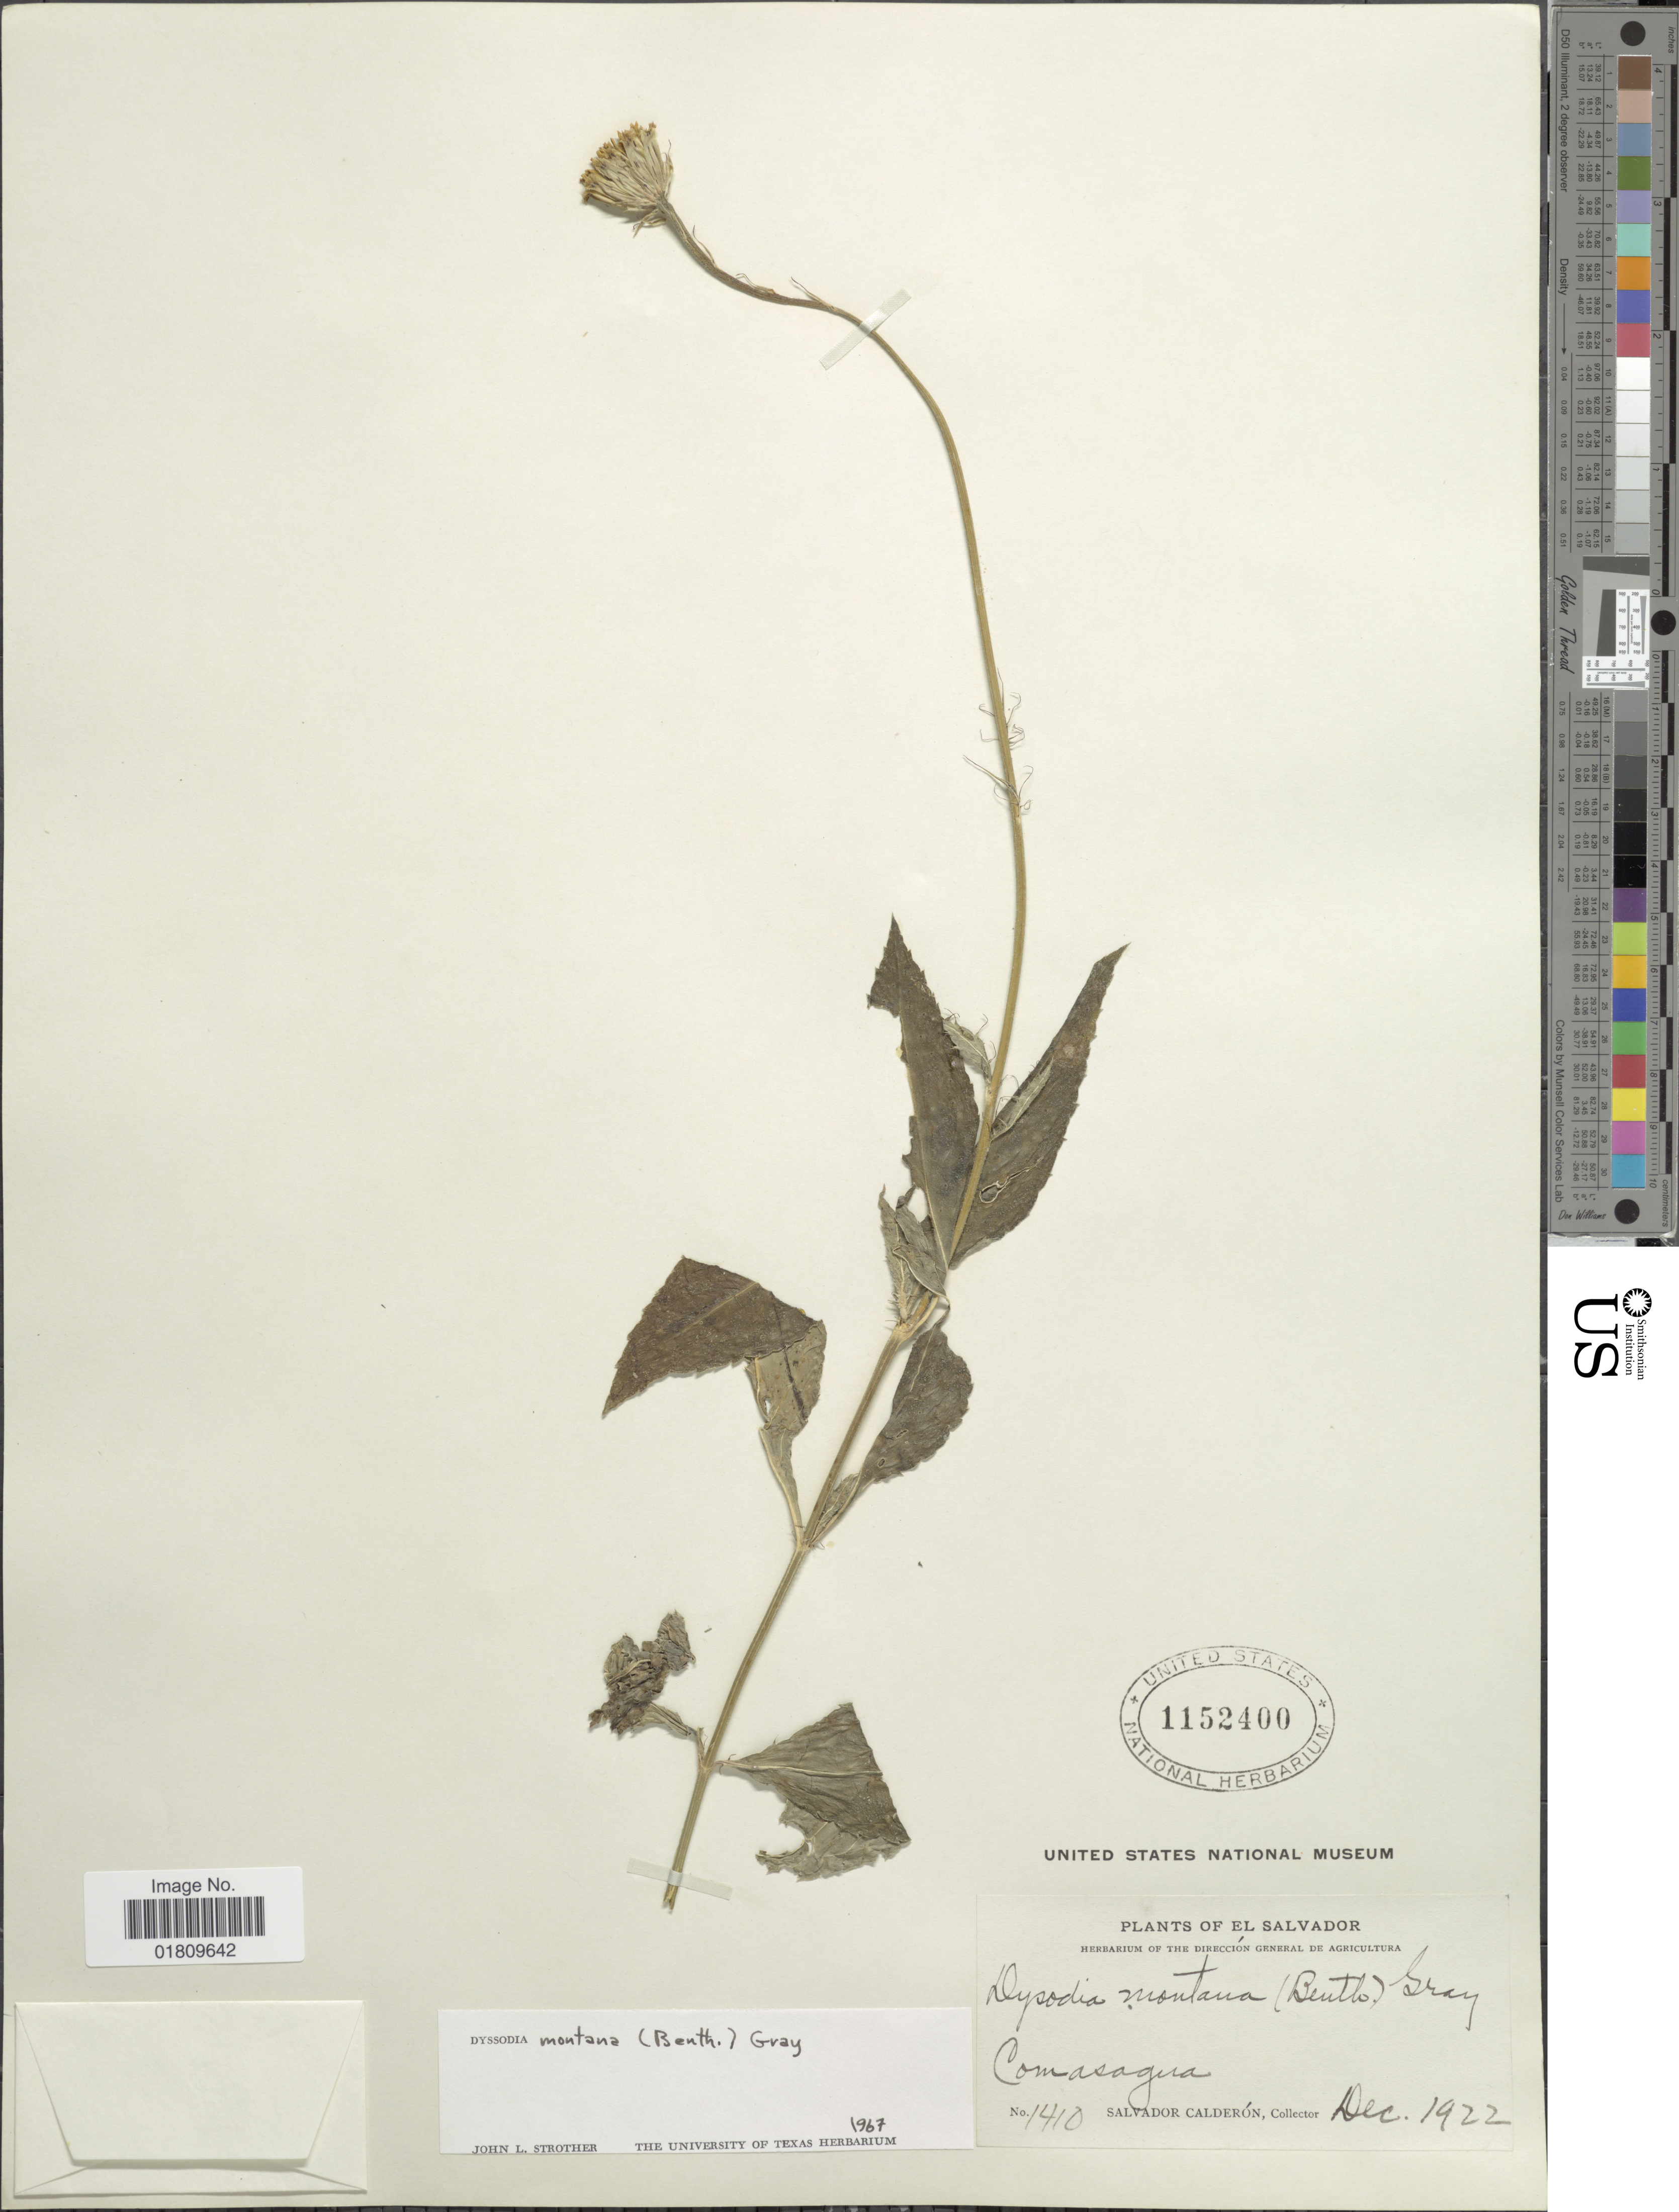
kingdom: Plantae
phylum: Tracheophyta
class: Magnoliopsida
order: Asterales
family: Asteraceae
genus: Dyssodia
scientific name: Dyssodia montana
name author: (Benth.) A. Gray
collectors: S. Calderón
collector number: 1410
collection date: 1922-12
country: El Salvador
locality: Comasagua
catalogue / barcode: US 1152400